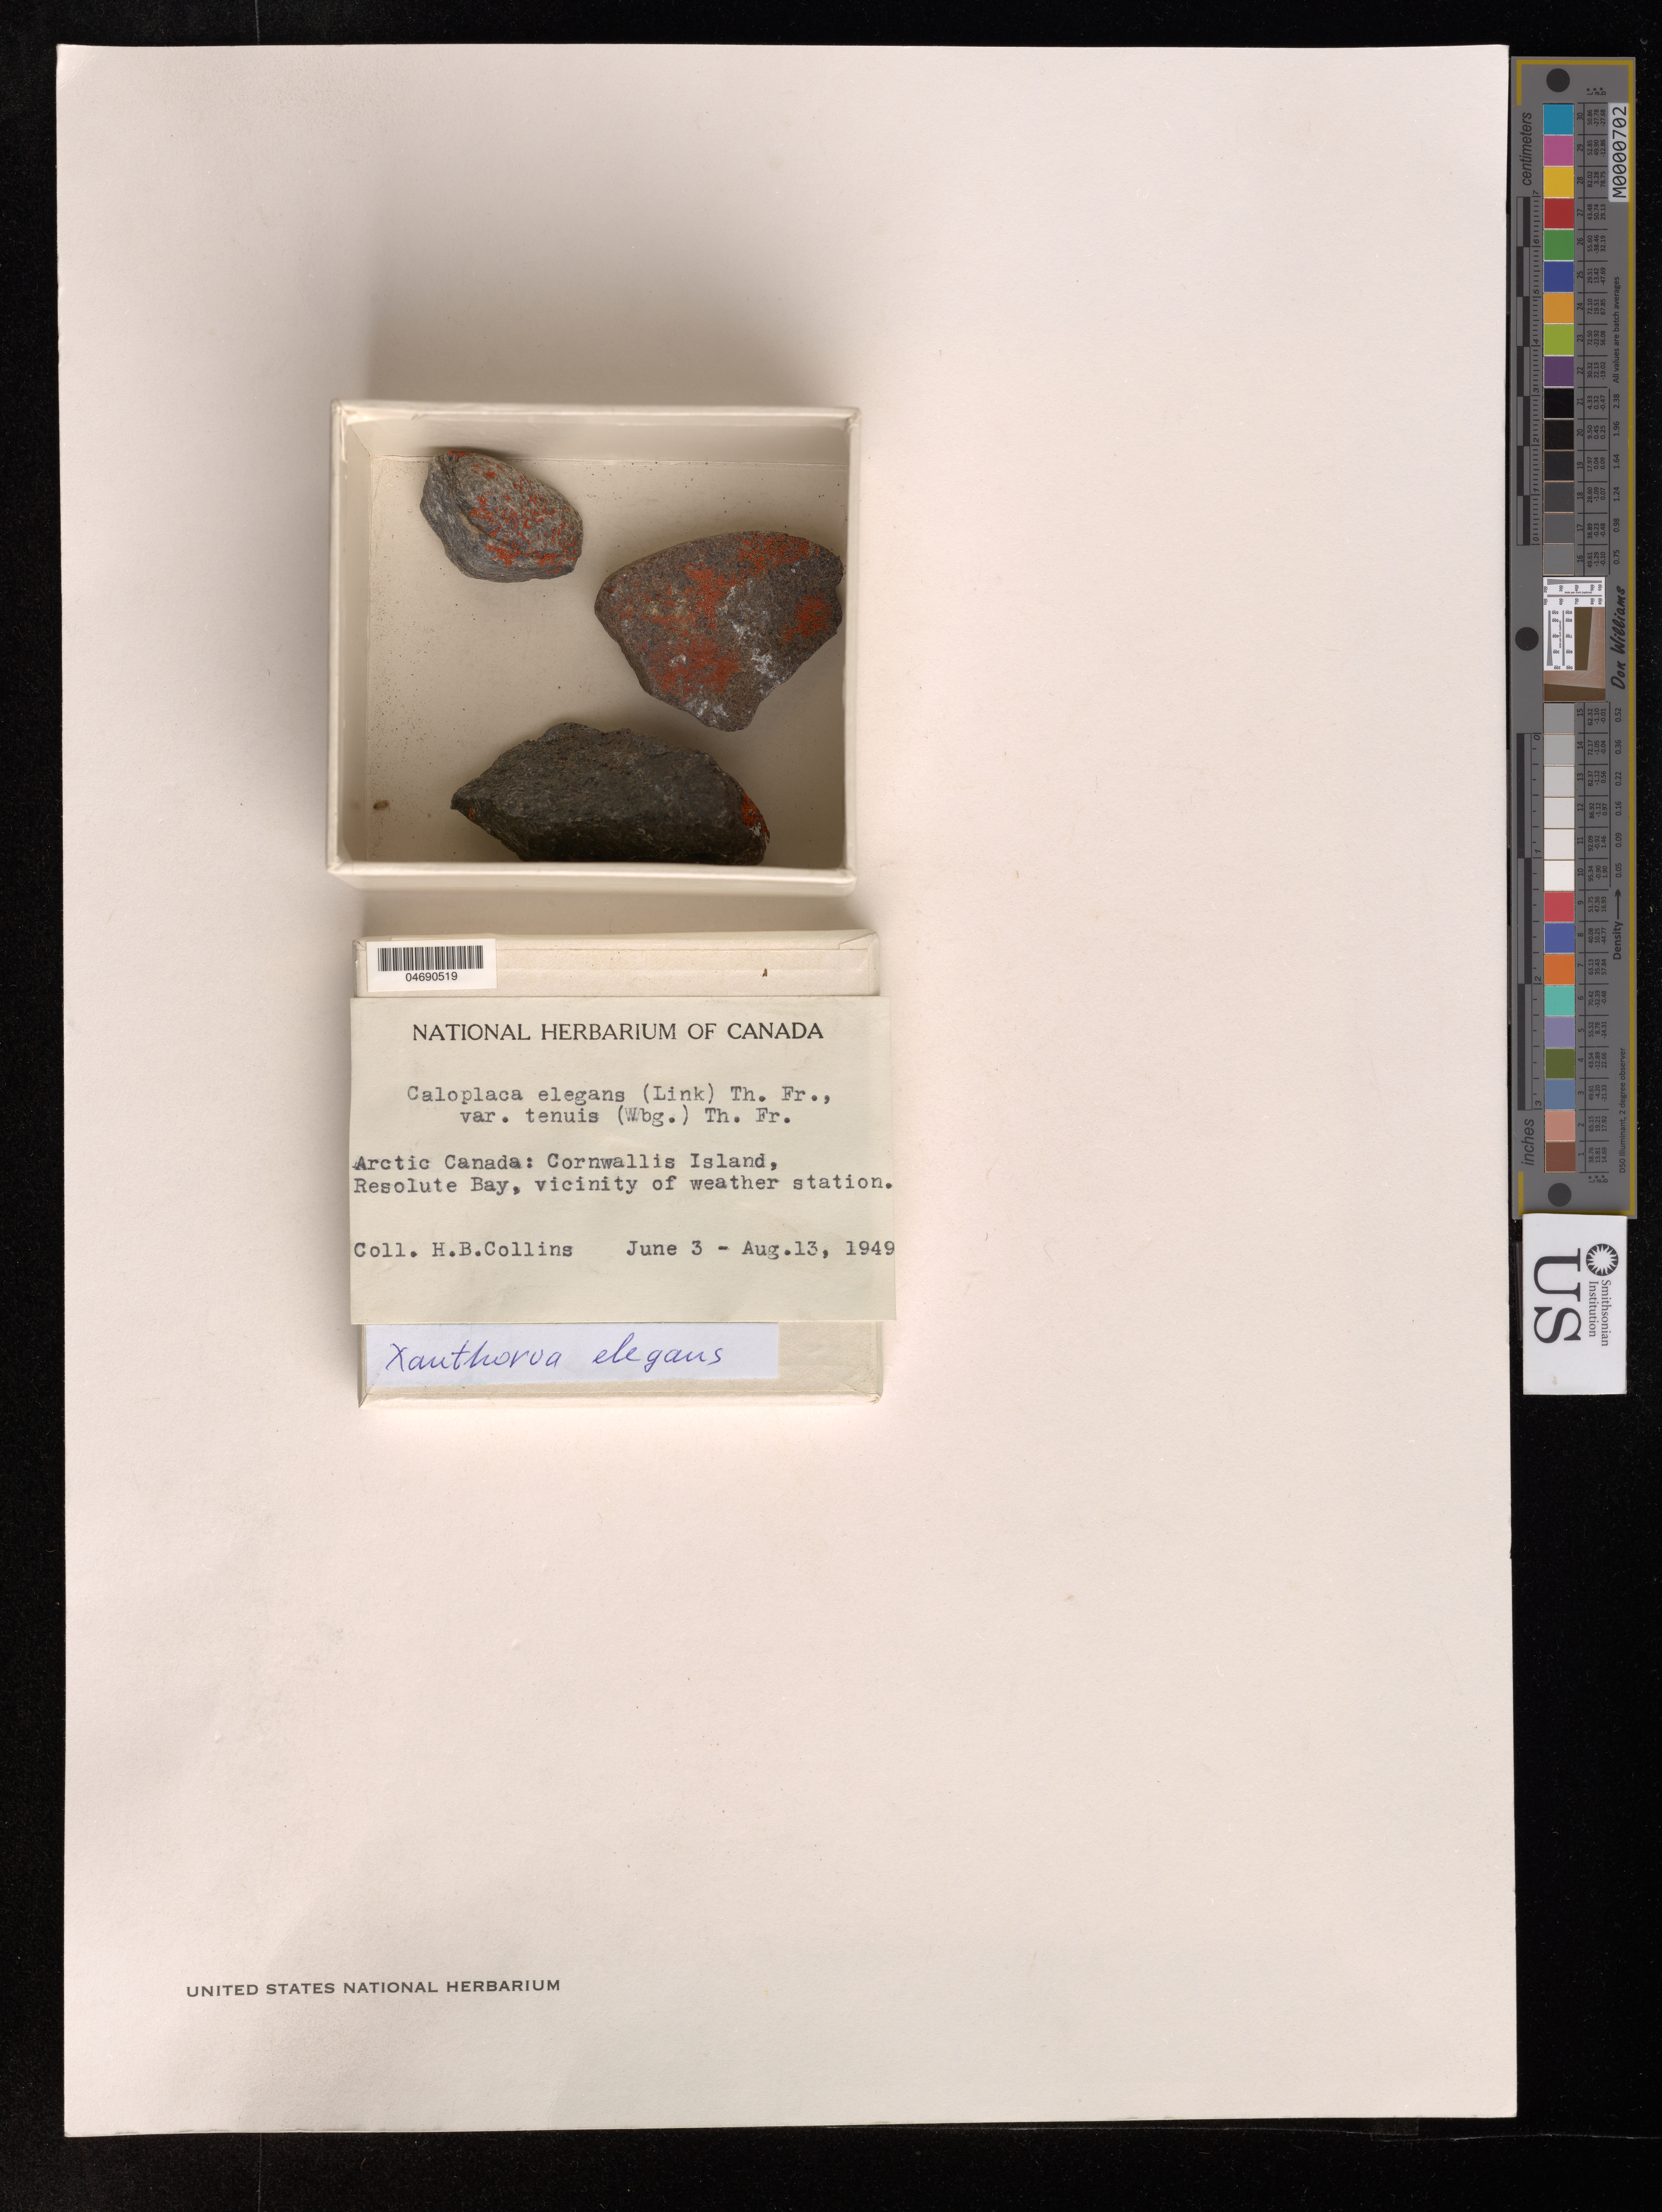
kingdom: Fungi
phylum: Ascomycota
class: Lecanoromycetes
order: Teloschistales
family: Teloschistaceae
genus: Xanthoria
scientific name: Xanthoria elegans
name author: (Link) Th. Fr.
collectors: H. Collins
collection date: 1949-06-03/1949-08-13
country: Canada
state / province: Nunavut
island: Cornwallis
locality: Arctic Canada, Resolute Bay, vicinity of weather station